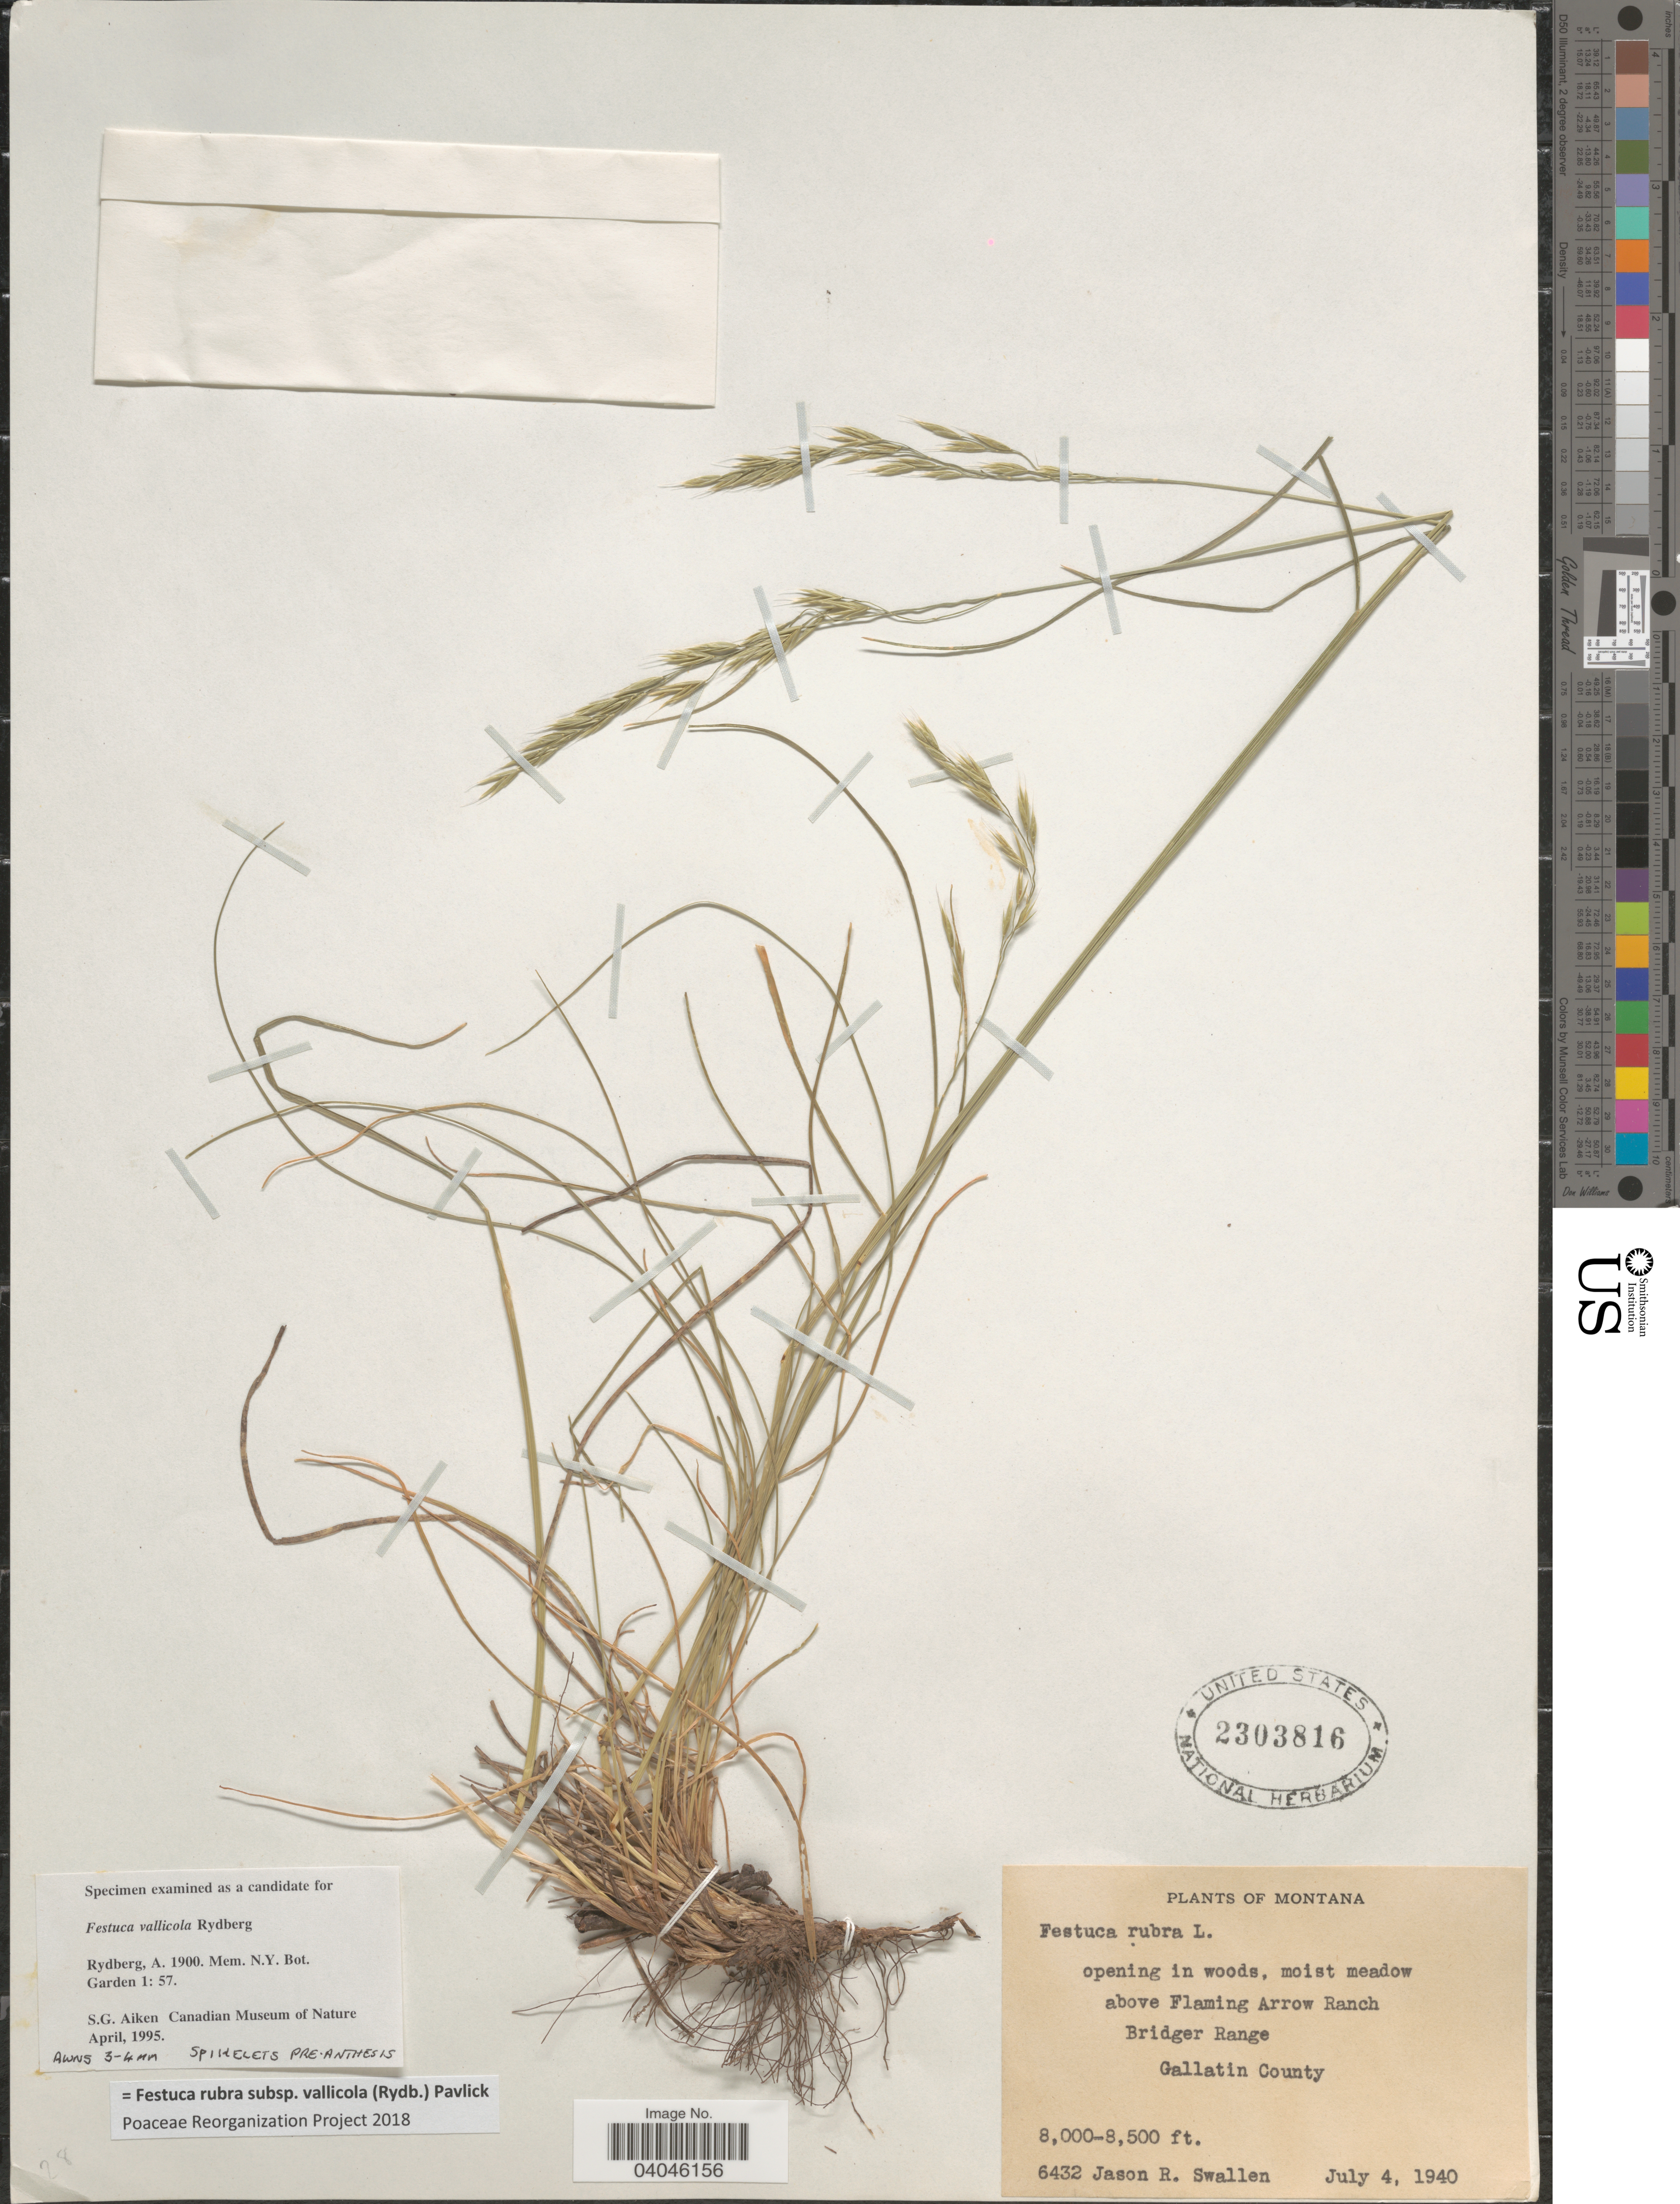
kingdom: Plantae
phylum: Tracheophyta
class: Liliopsida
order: Poales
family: Poaceae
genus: Festuca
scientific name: Festuca vallicola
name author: Rydb.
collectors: J. R. Swallen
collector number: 6432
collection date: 1940-07-04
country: United States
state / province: Montana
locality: Opening in woods, moist meadow above Flaming Arrow Ranch Bridger Range. Gallatin County.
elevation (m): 2438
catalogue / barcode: US 2303816